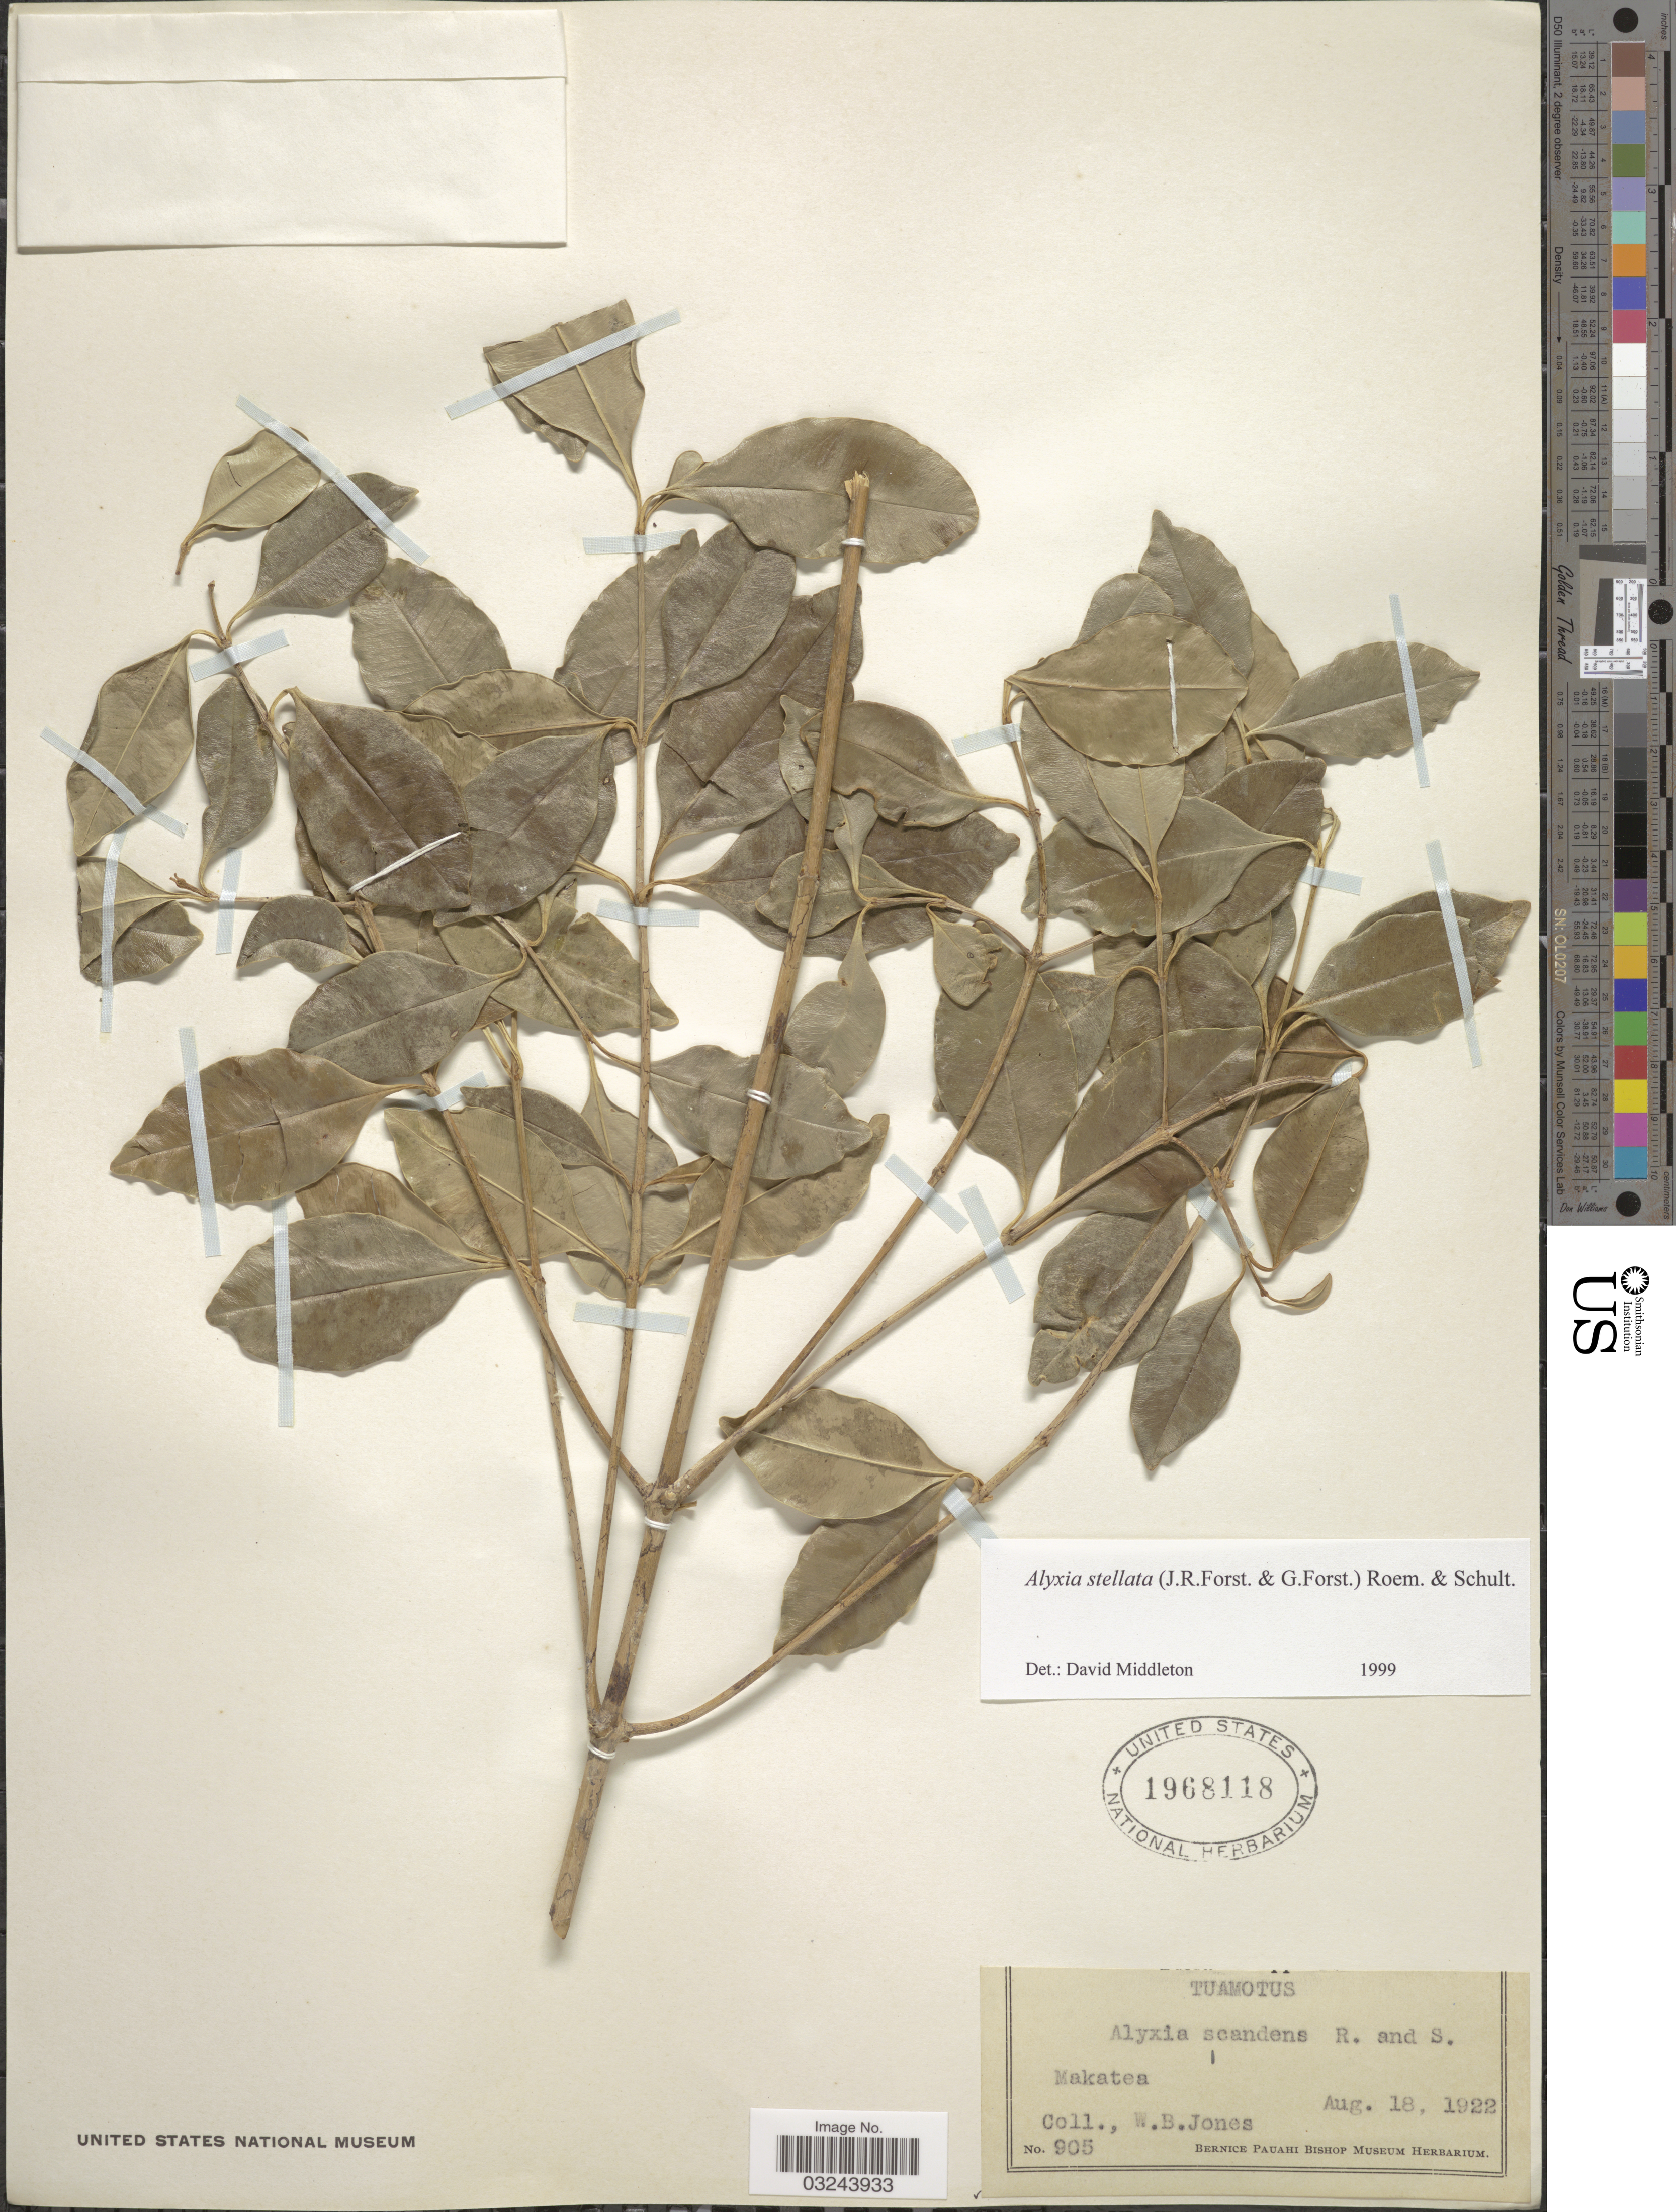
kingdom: Plantae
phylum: Tracheophyta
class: Magnoliopsida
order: Gentianales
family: Apocynaceae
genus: Alyxia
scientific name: Alyxia stellata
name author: (J.R. Forst. & G. Forst.) Roem. & Schult.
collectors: W. B. Jones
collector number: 905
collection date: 1922-08-18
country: French Polynesia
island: Makatea [Aurora]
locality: Tuamotus. Makatea.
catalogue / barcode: US 1968118